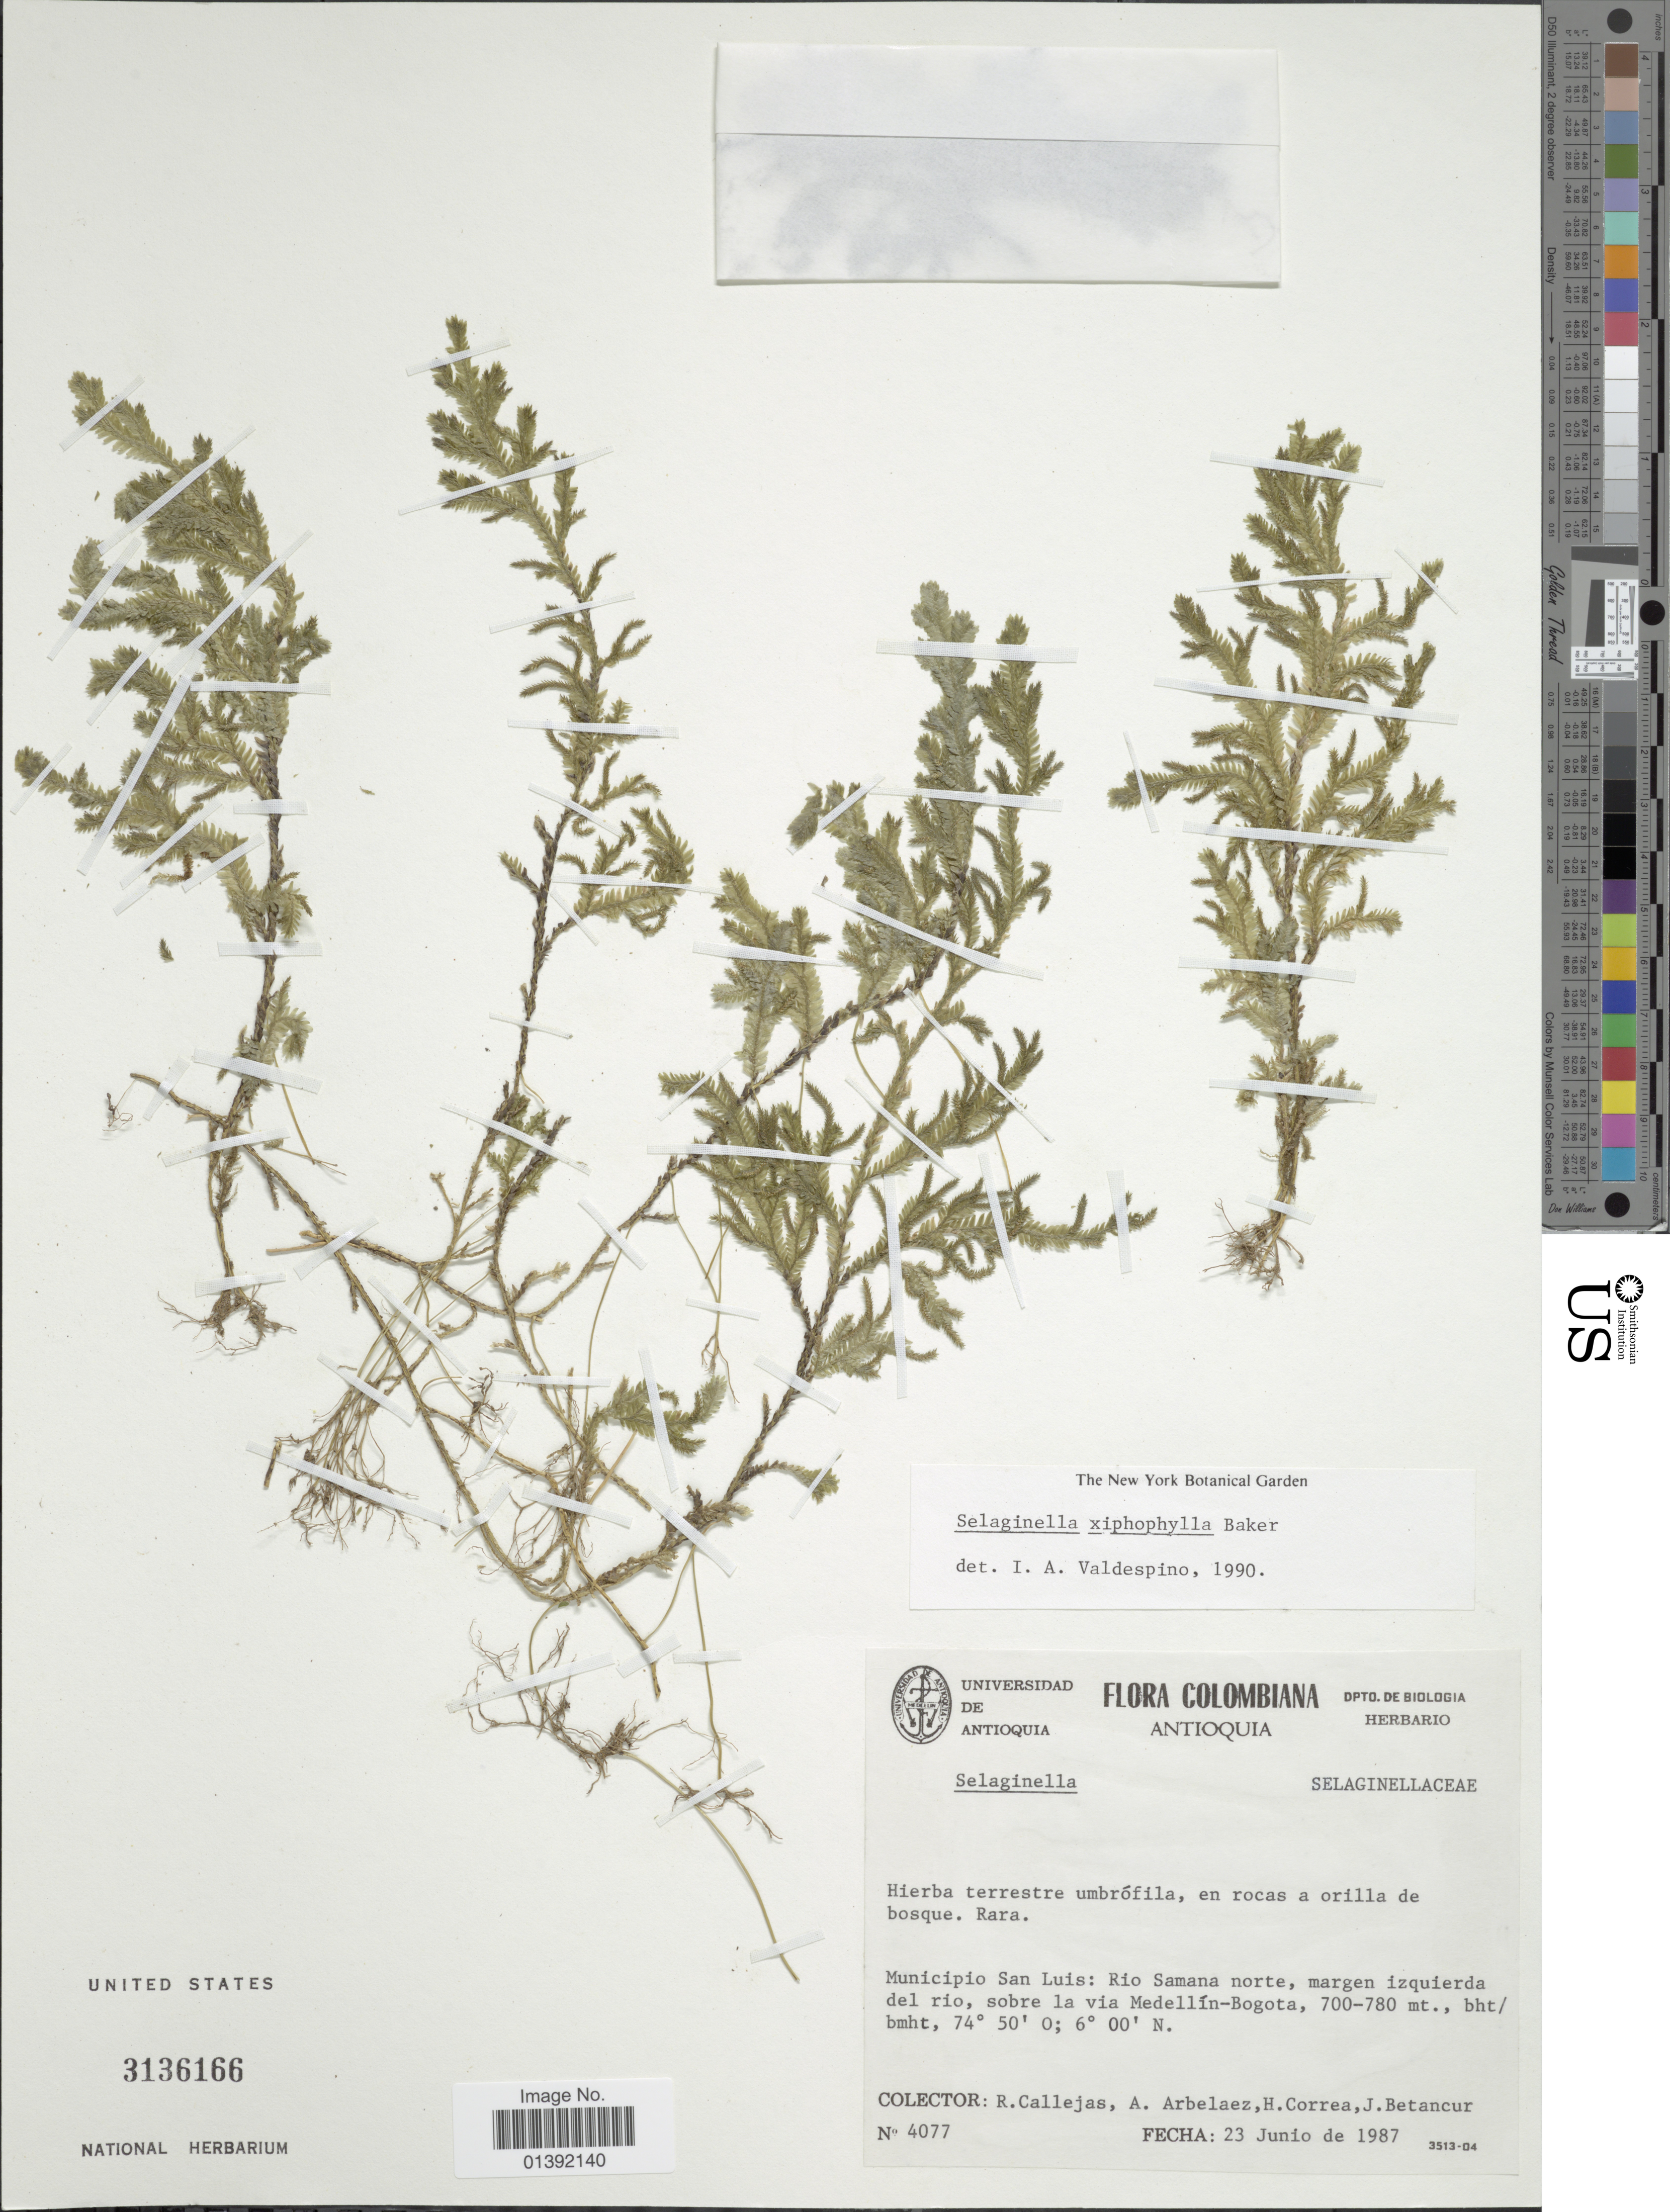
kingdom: Plantae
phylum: Tracheophyta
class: Lycopodiopsida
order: Selaginellales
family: Selaginellaceae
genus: Selaginella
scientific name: Selaginella xiphophylla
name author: Baker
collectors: R. Callejas, A. Arbelaez, H. Correa & J. Betancur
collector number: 4077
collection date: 1987-06-23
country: Colombia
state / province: Antioquia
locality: Municipio San Luis: Rio Samana norte, margem izquierda del rio, sobre la via Medellin-Bogota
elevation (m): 700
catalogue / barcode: US 3136166